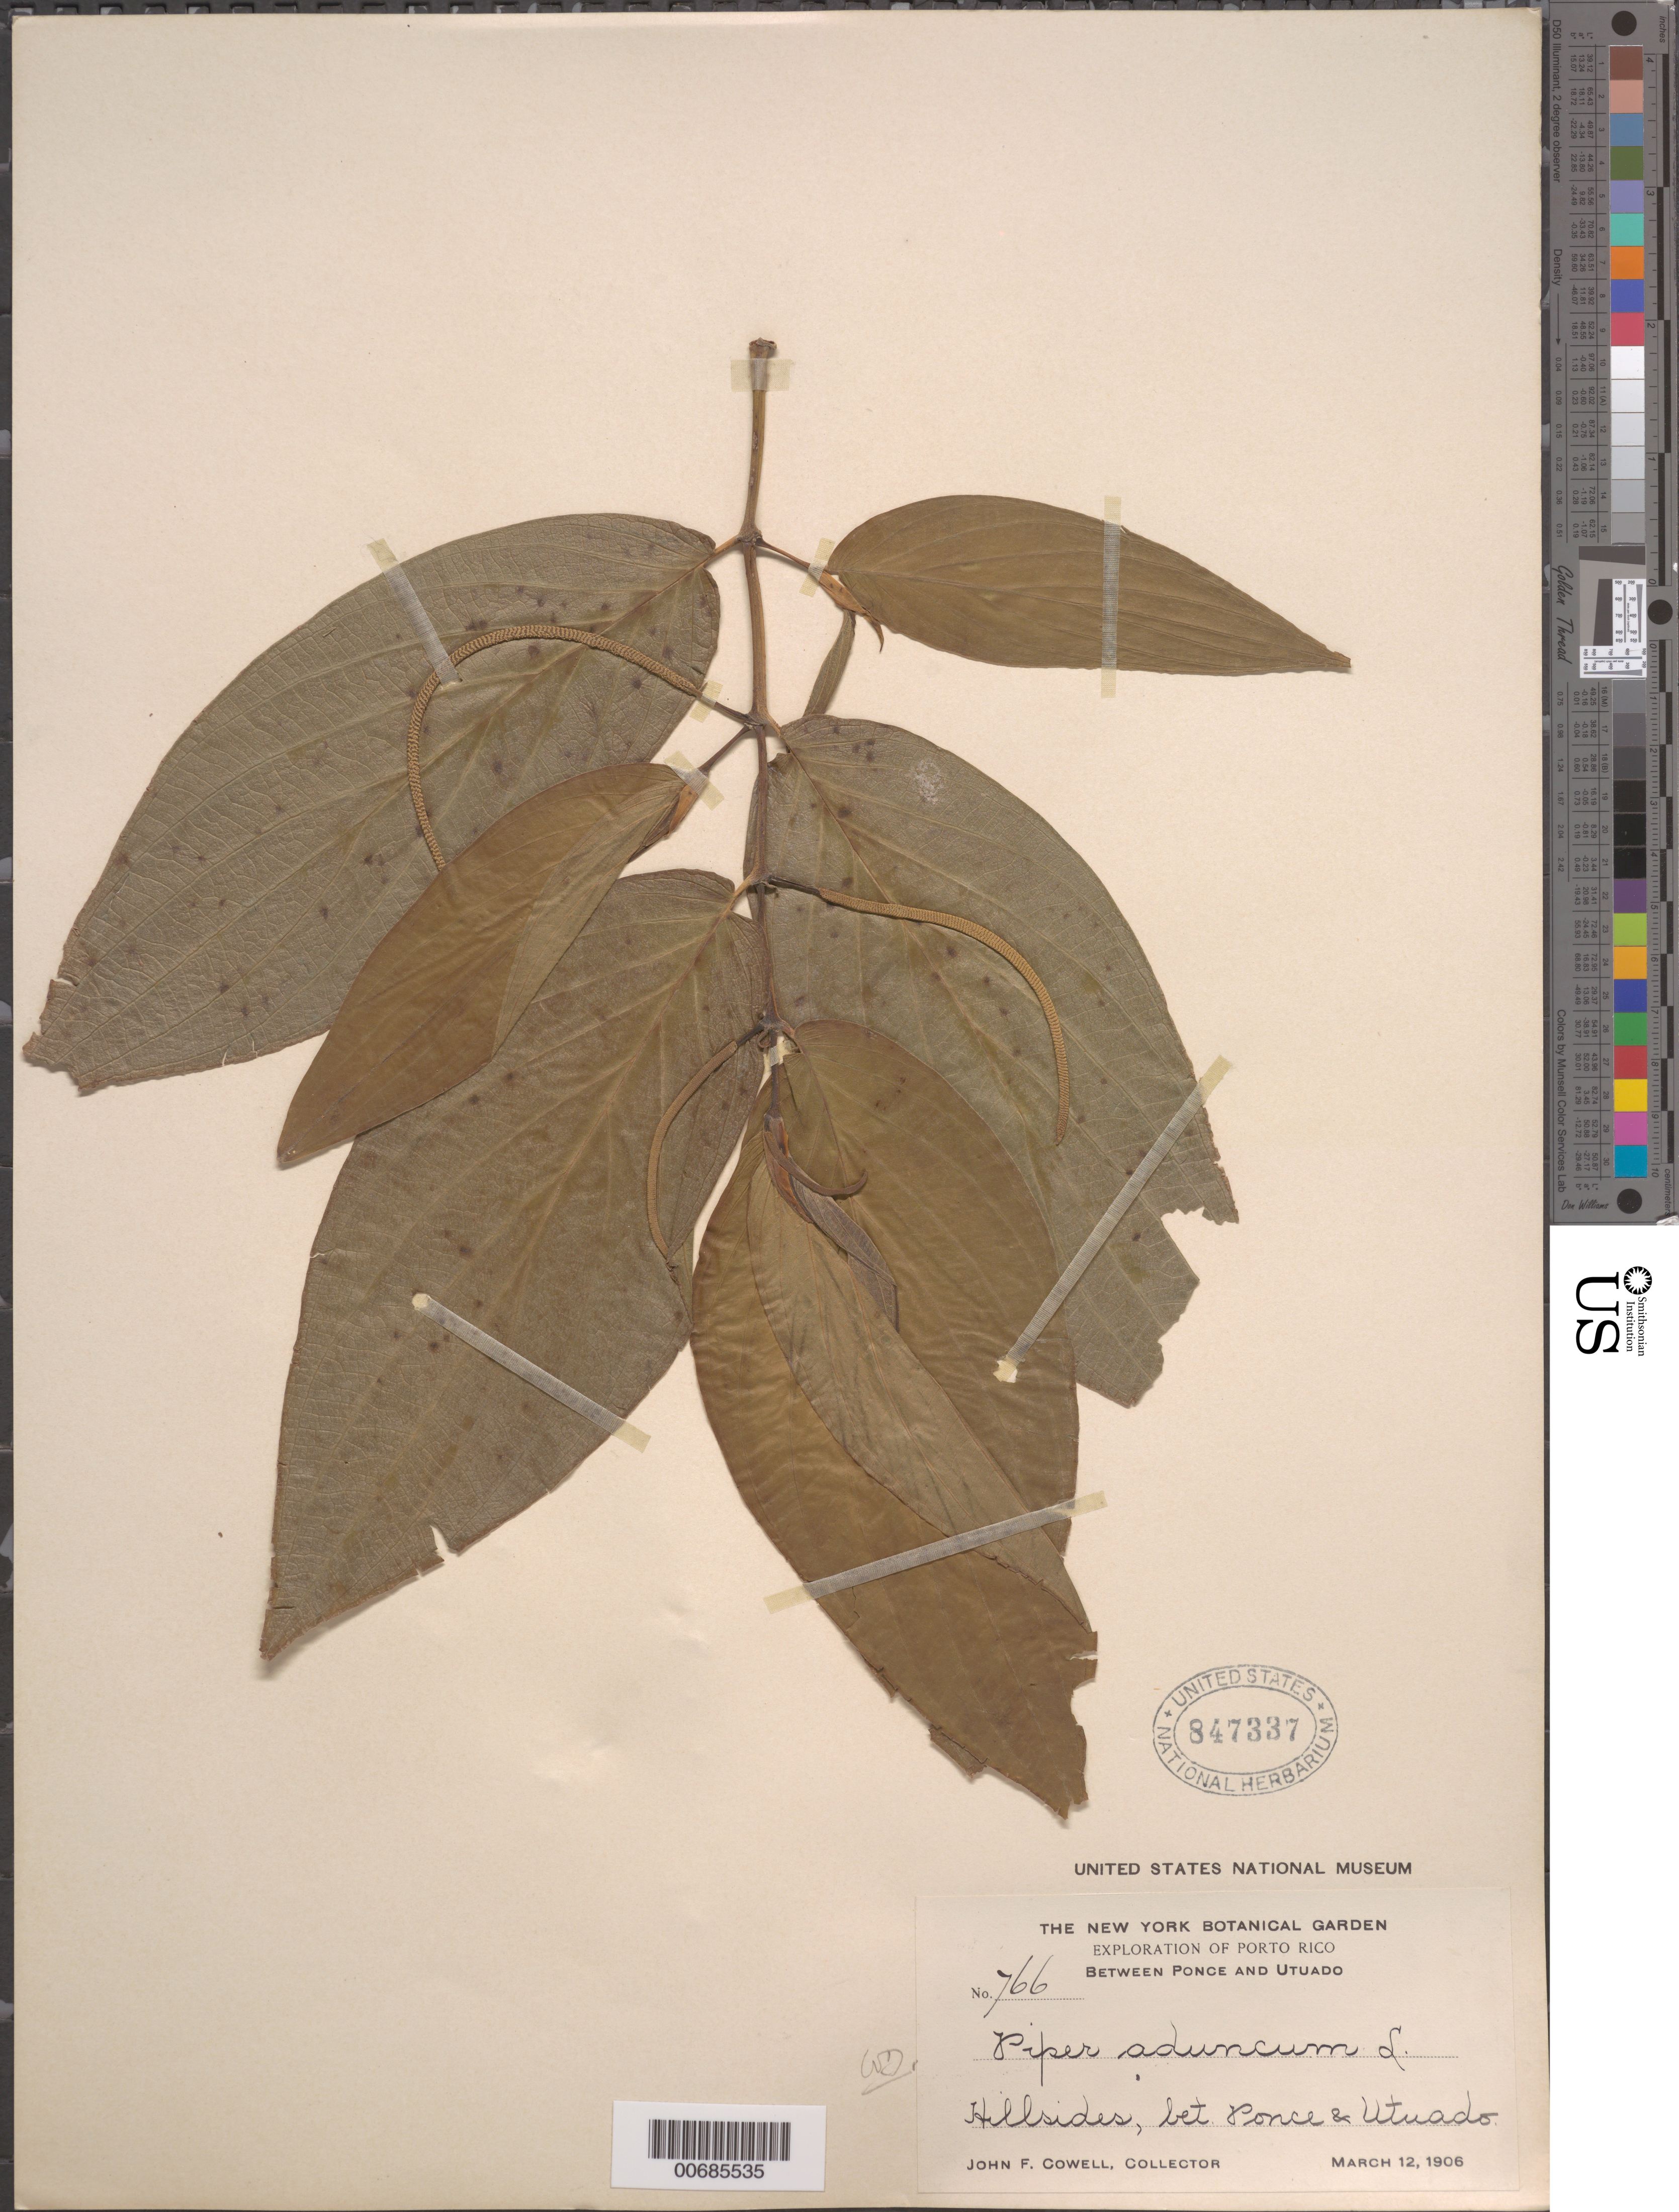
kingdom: Plantae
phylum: Tracheophyta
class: Magnoliopsida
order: Piperales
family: Piperaceae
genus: Piper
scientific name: Piper aduncum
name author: L.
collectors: J. F. Cowell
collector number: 766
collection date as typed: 12 Mar 1906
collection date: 1906-03-12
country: Puerto Rico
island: Greater Antilles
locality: Hillsides, Between Ponce and Utado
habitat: Hillsides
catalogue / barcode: US 847337